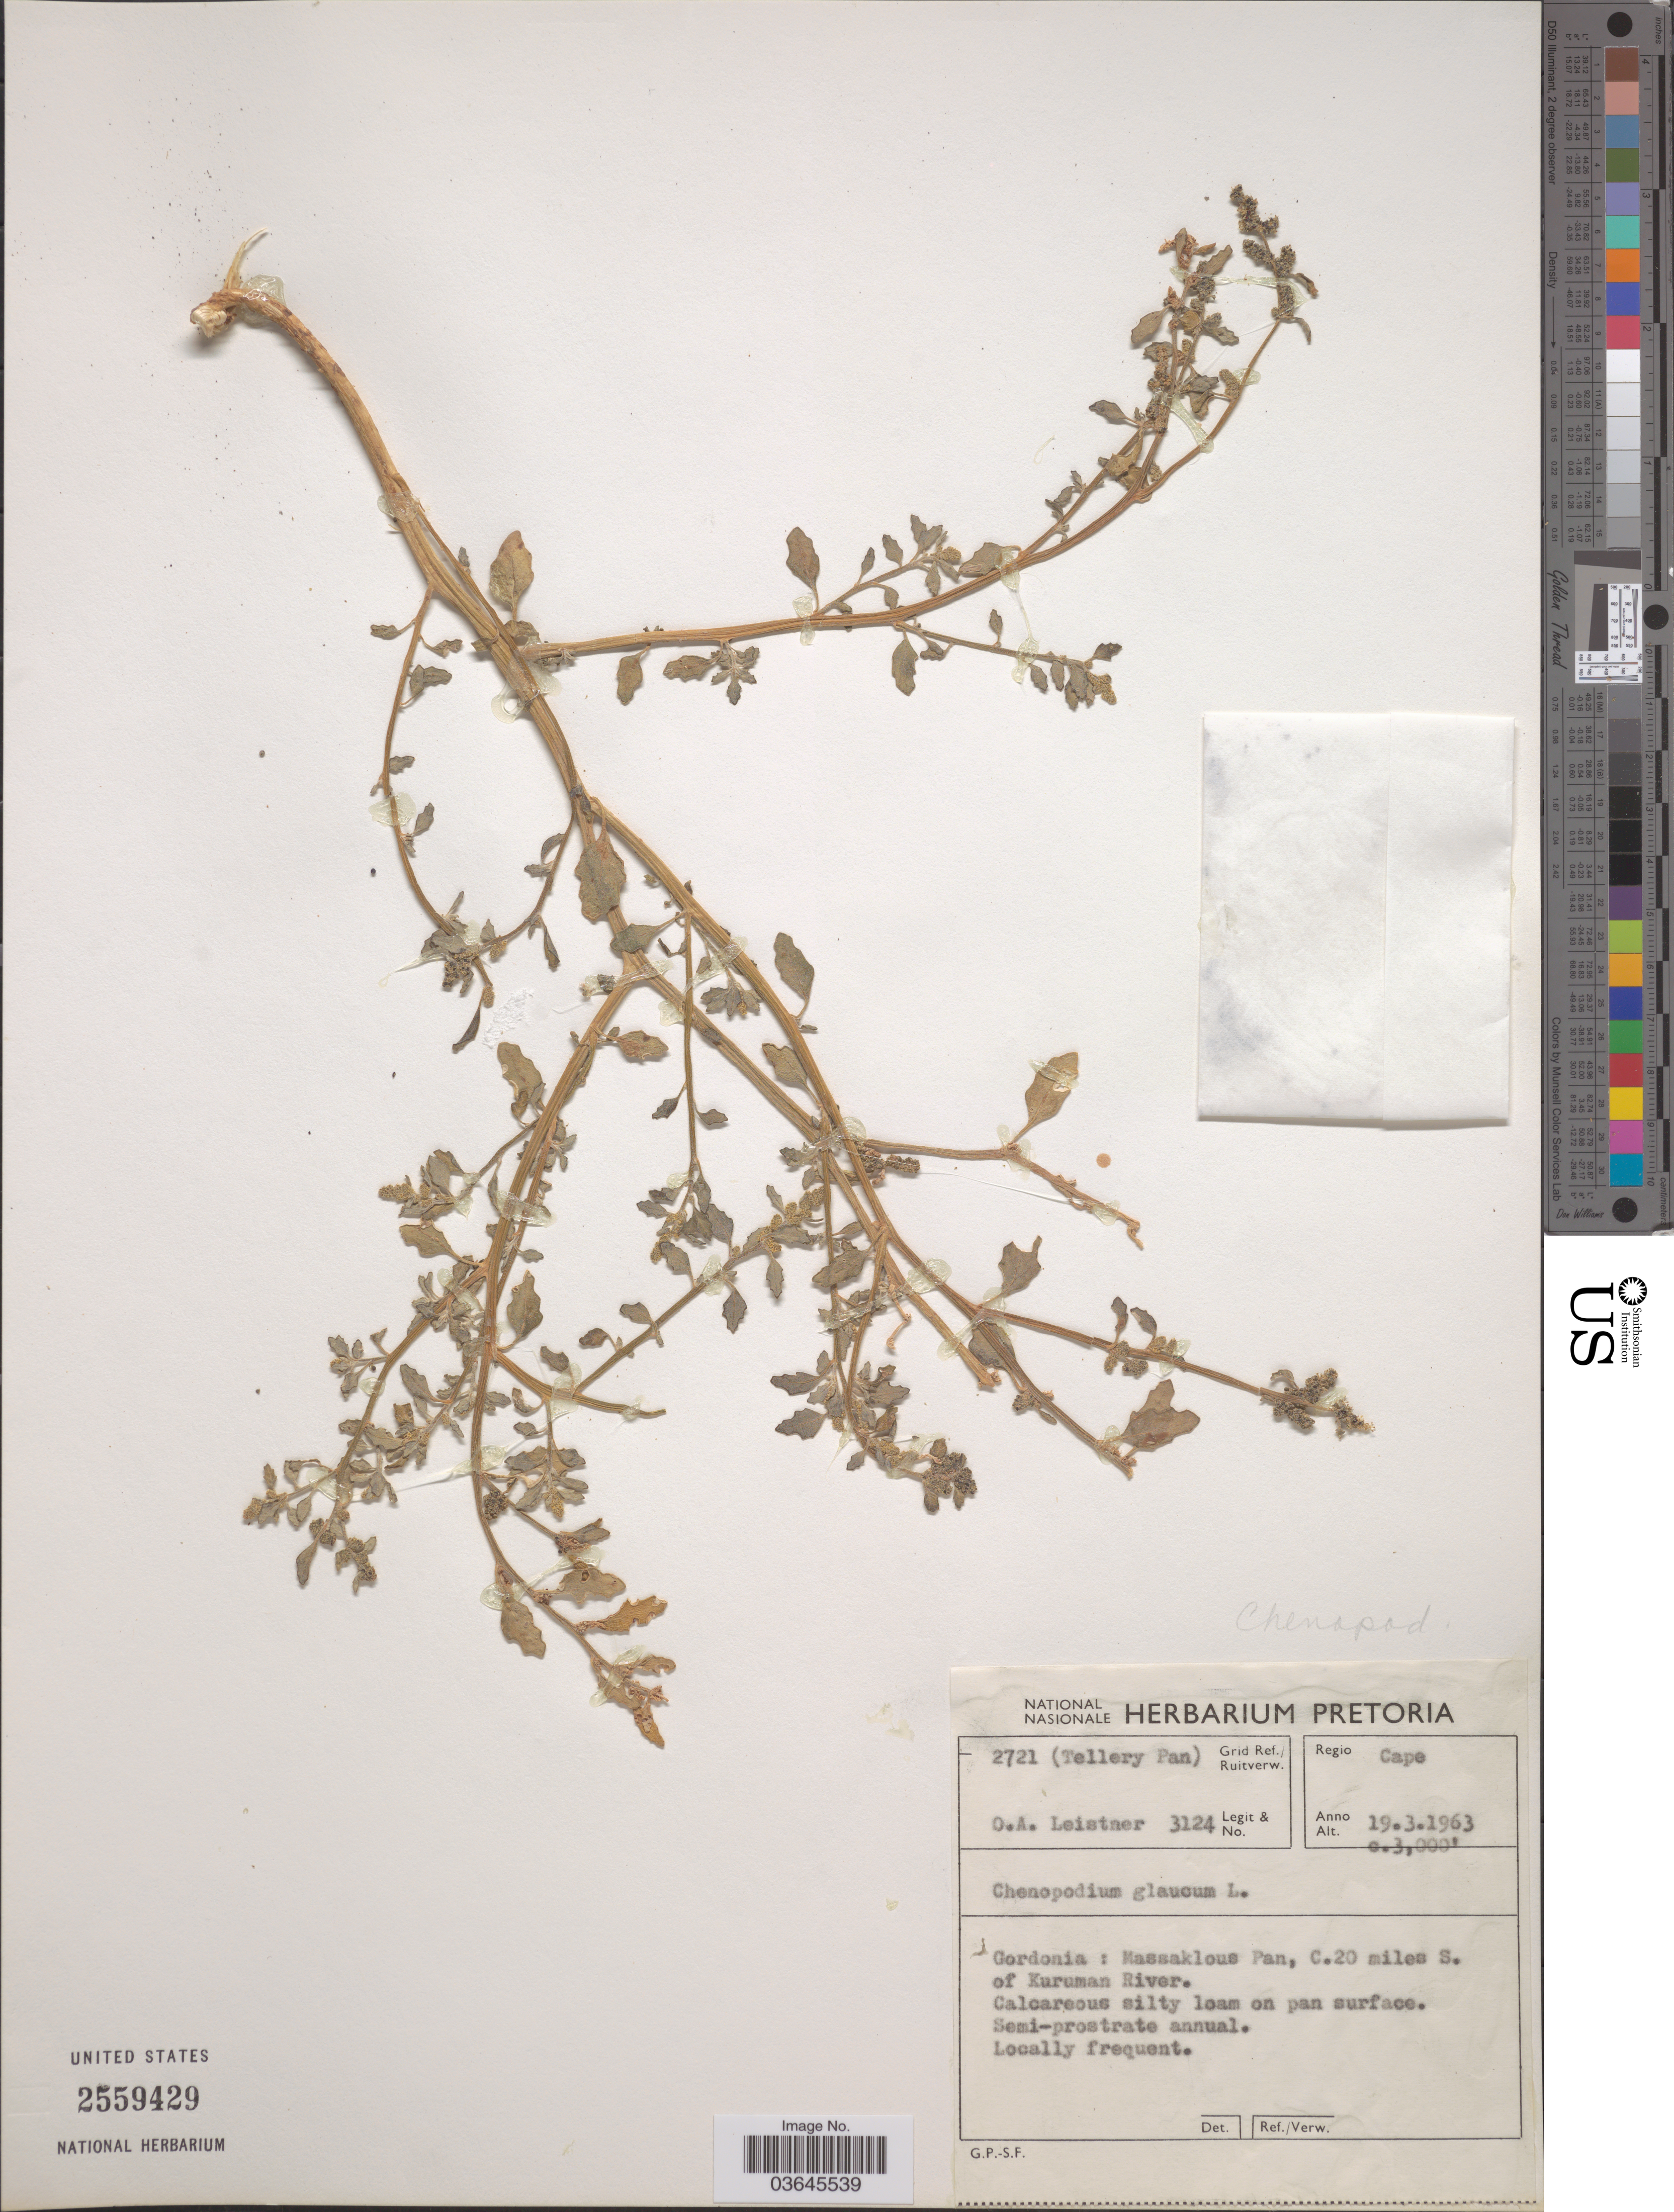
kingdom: Plantae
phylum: Tracheophyta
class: Magnoliopsida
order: Caryophyllales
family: Amaranthaceae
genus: Chenopodium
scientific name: Chenopodium glaucum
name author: L.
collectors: O. A. Leistner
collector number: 3124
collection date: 1963-03-19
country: South Africa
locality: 2721 (Tellery Pan) Grid Ref./Ruitverw., Regio Cape, Gordonia: Massaklous Pan, C. 20 miles S. of Kuruman River.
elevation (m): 914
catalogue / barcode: US 2559429